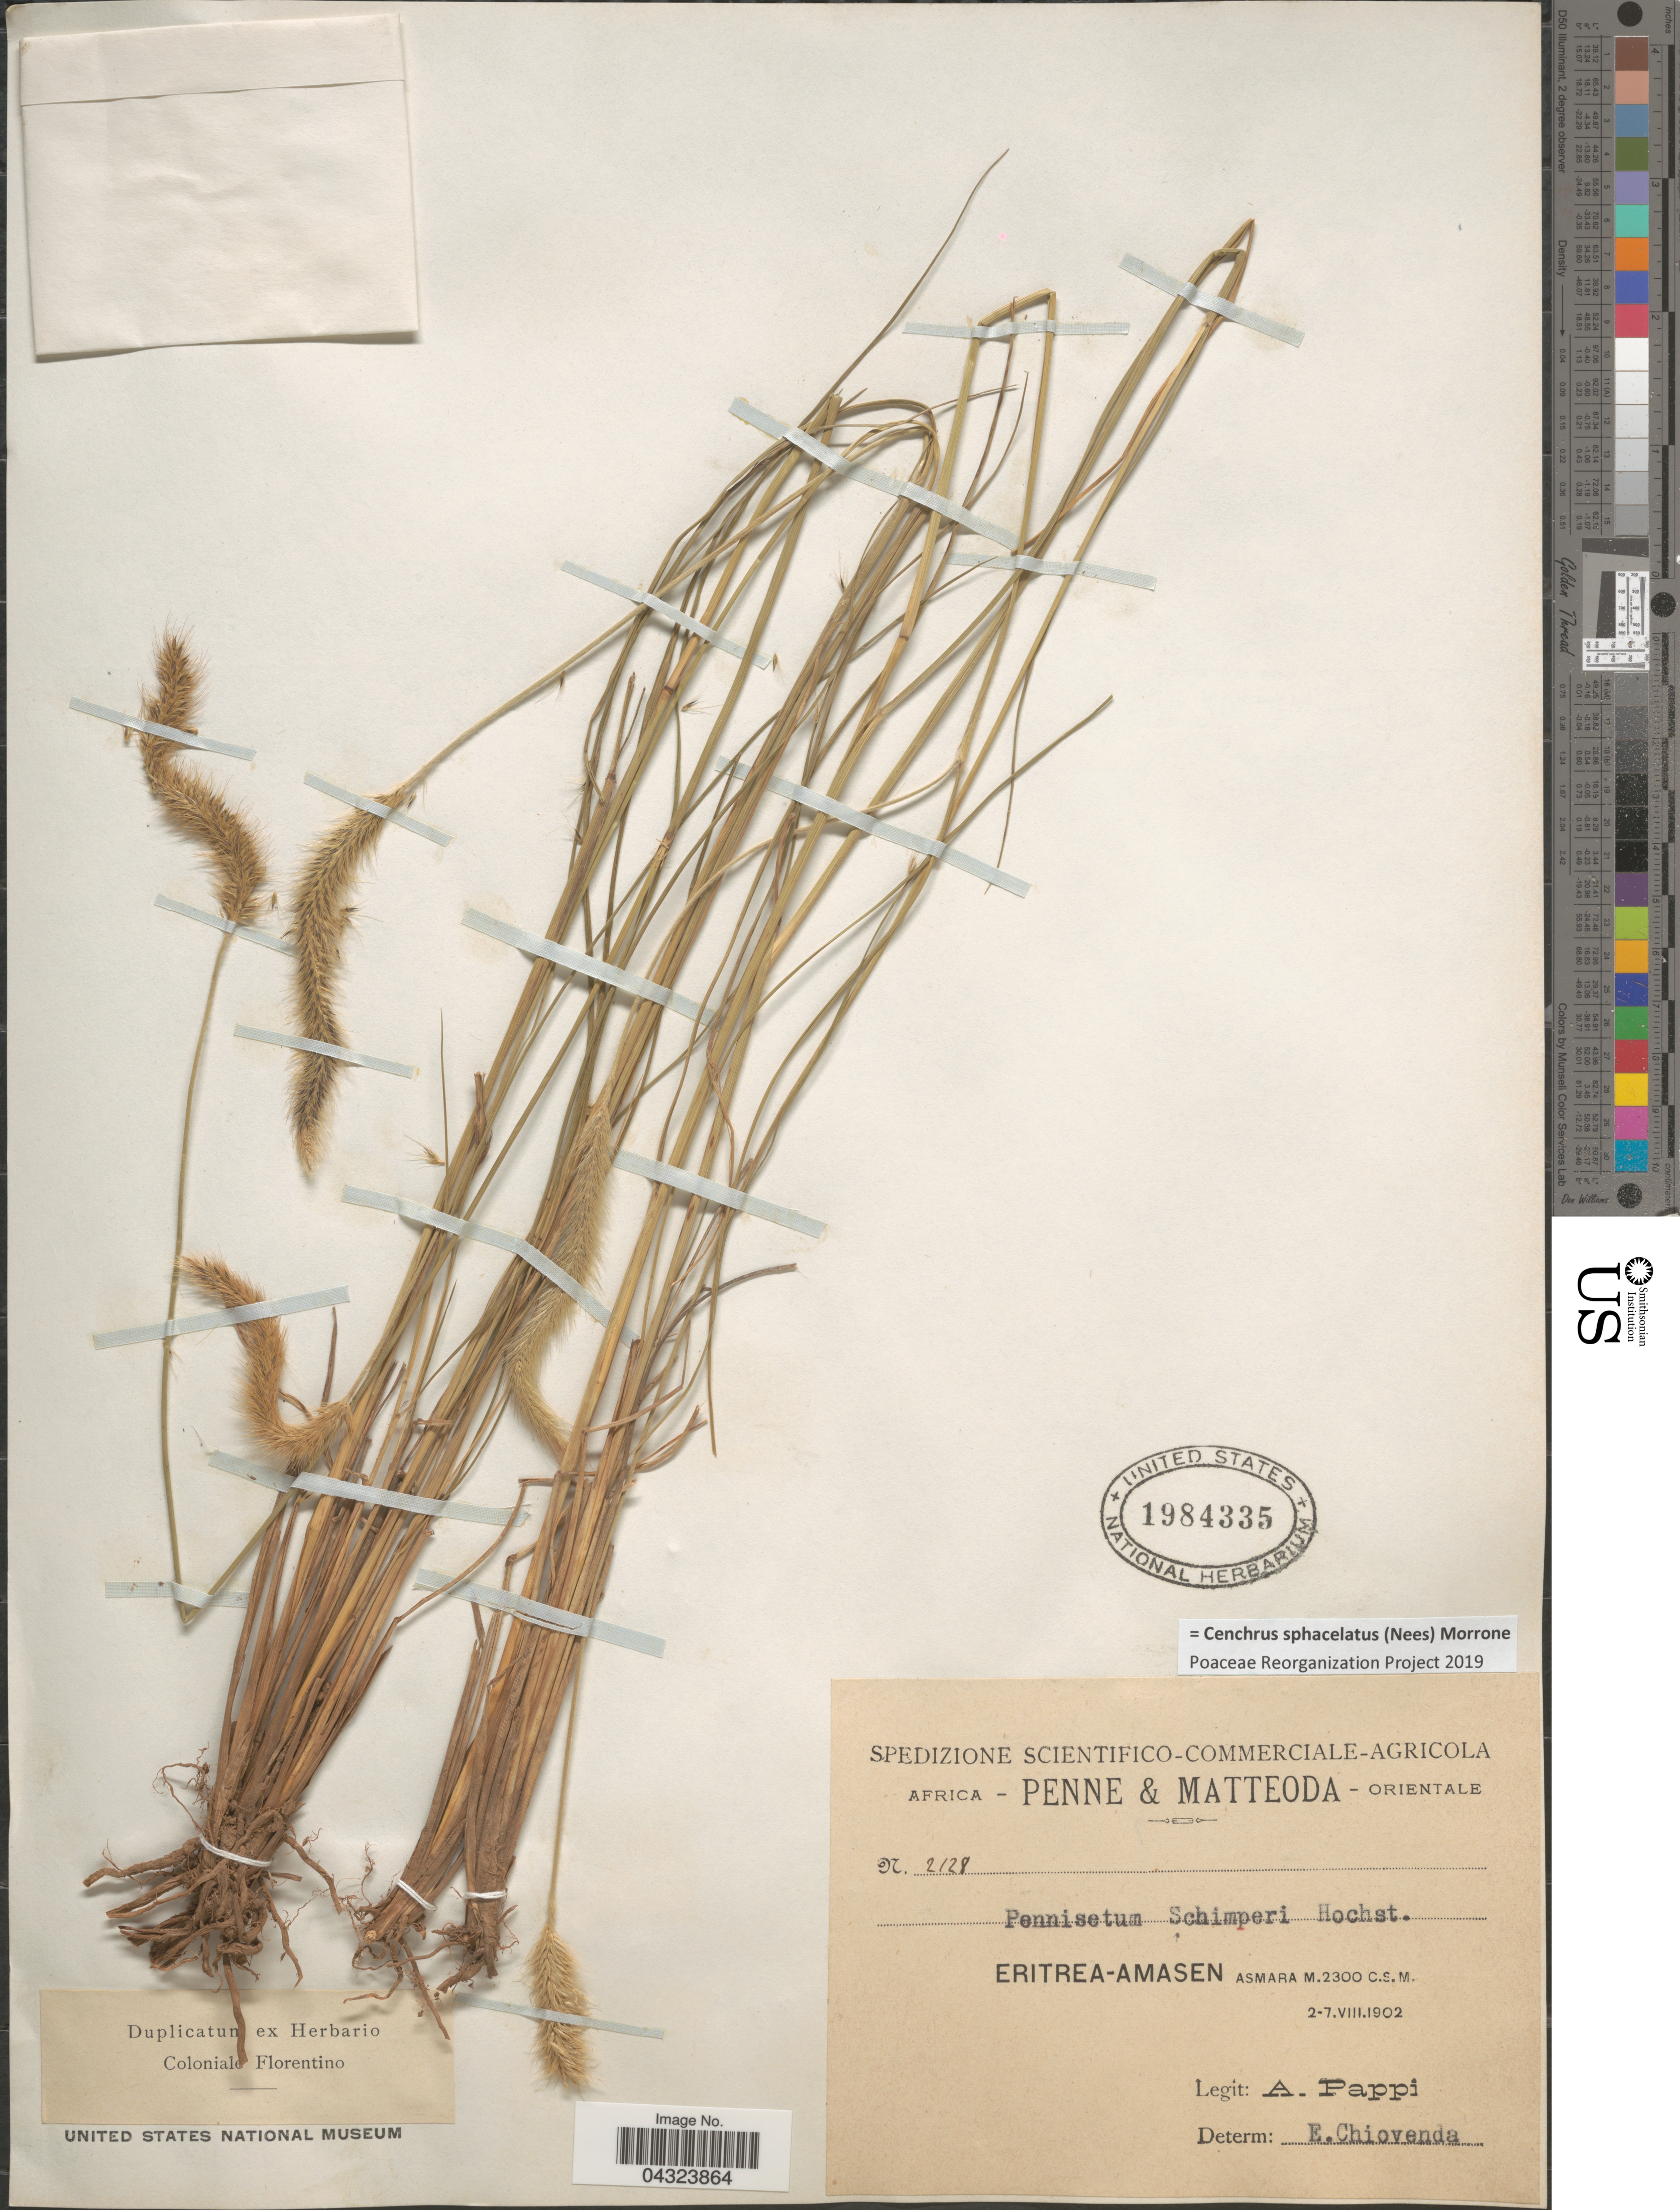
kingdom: Plantae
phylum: Tracheophyta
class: Liliopsida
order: Poales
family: Poaceae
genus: Cenchrus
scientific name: Cenchrus sphacelatus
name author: (Nees) Morrone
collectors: A. Pappi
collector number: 2128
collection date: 1902-08-02/1902-08-07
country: Eritrea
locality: Africa Orientale. Amasen. Asmara.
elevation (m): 2300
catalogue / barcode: US 1984335